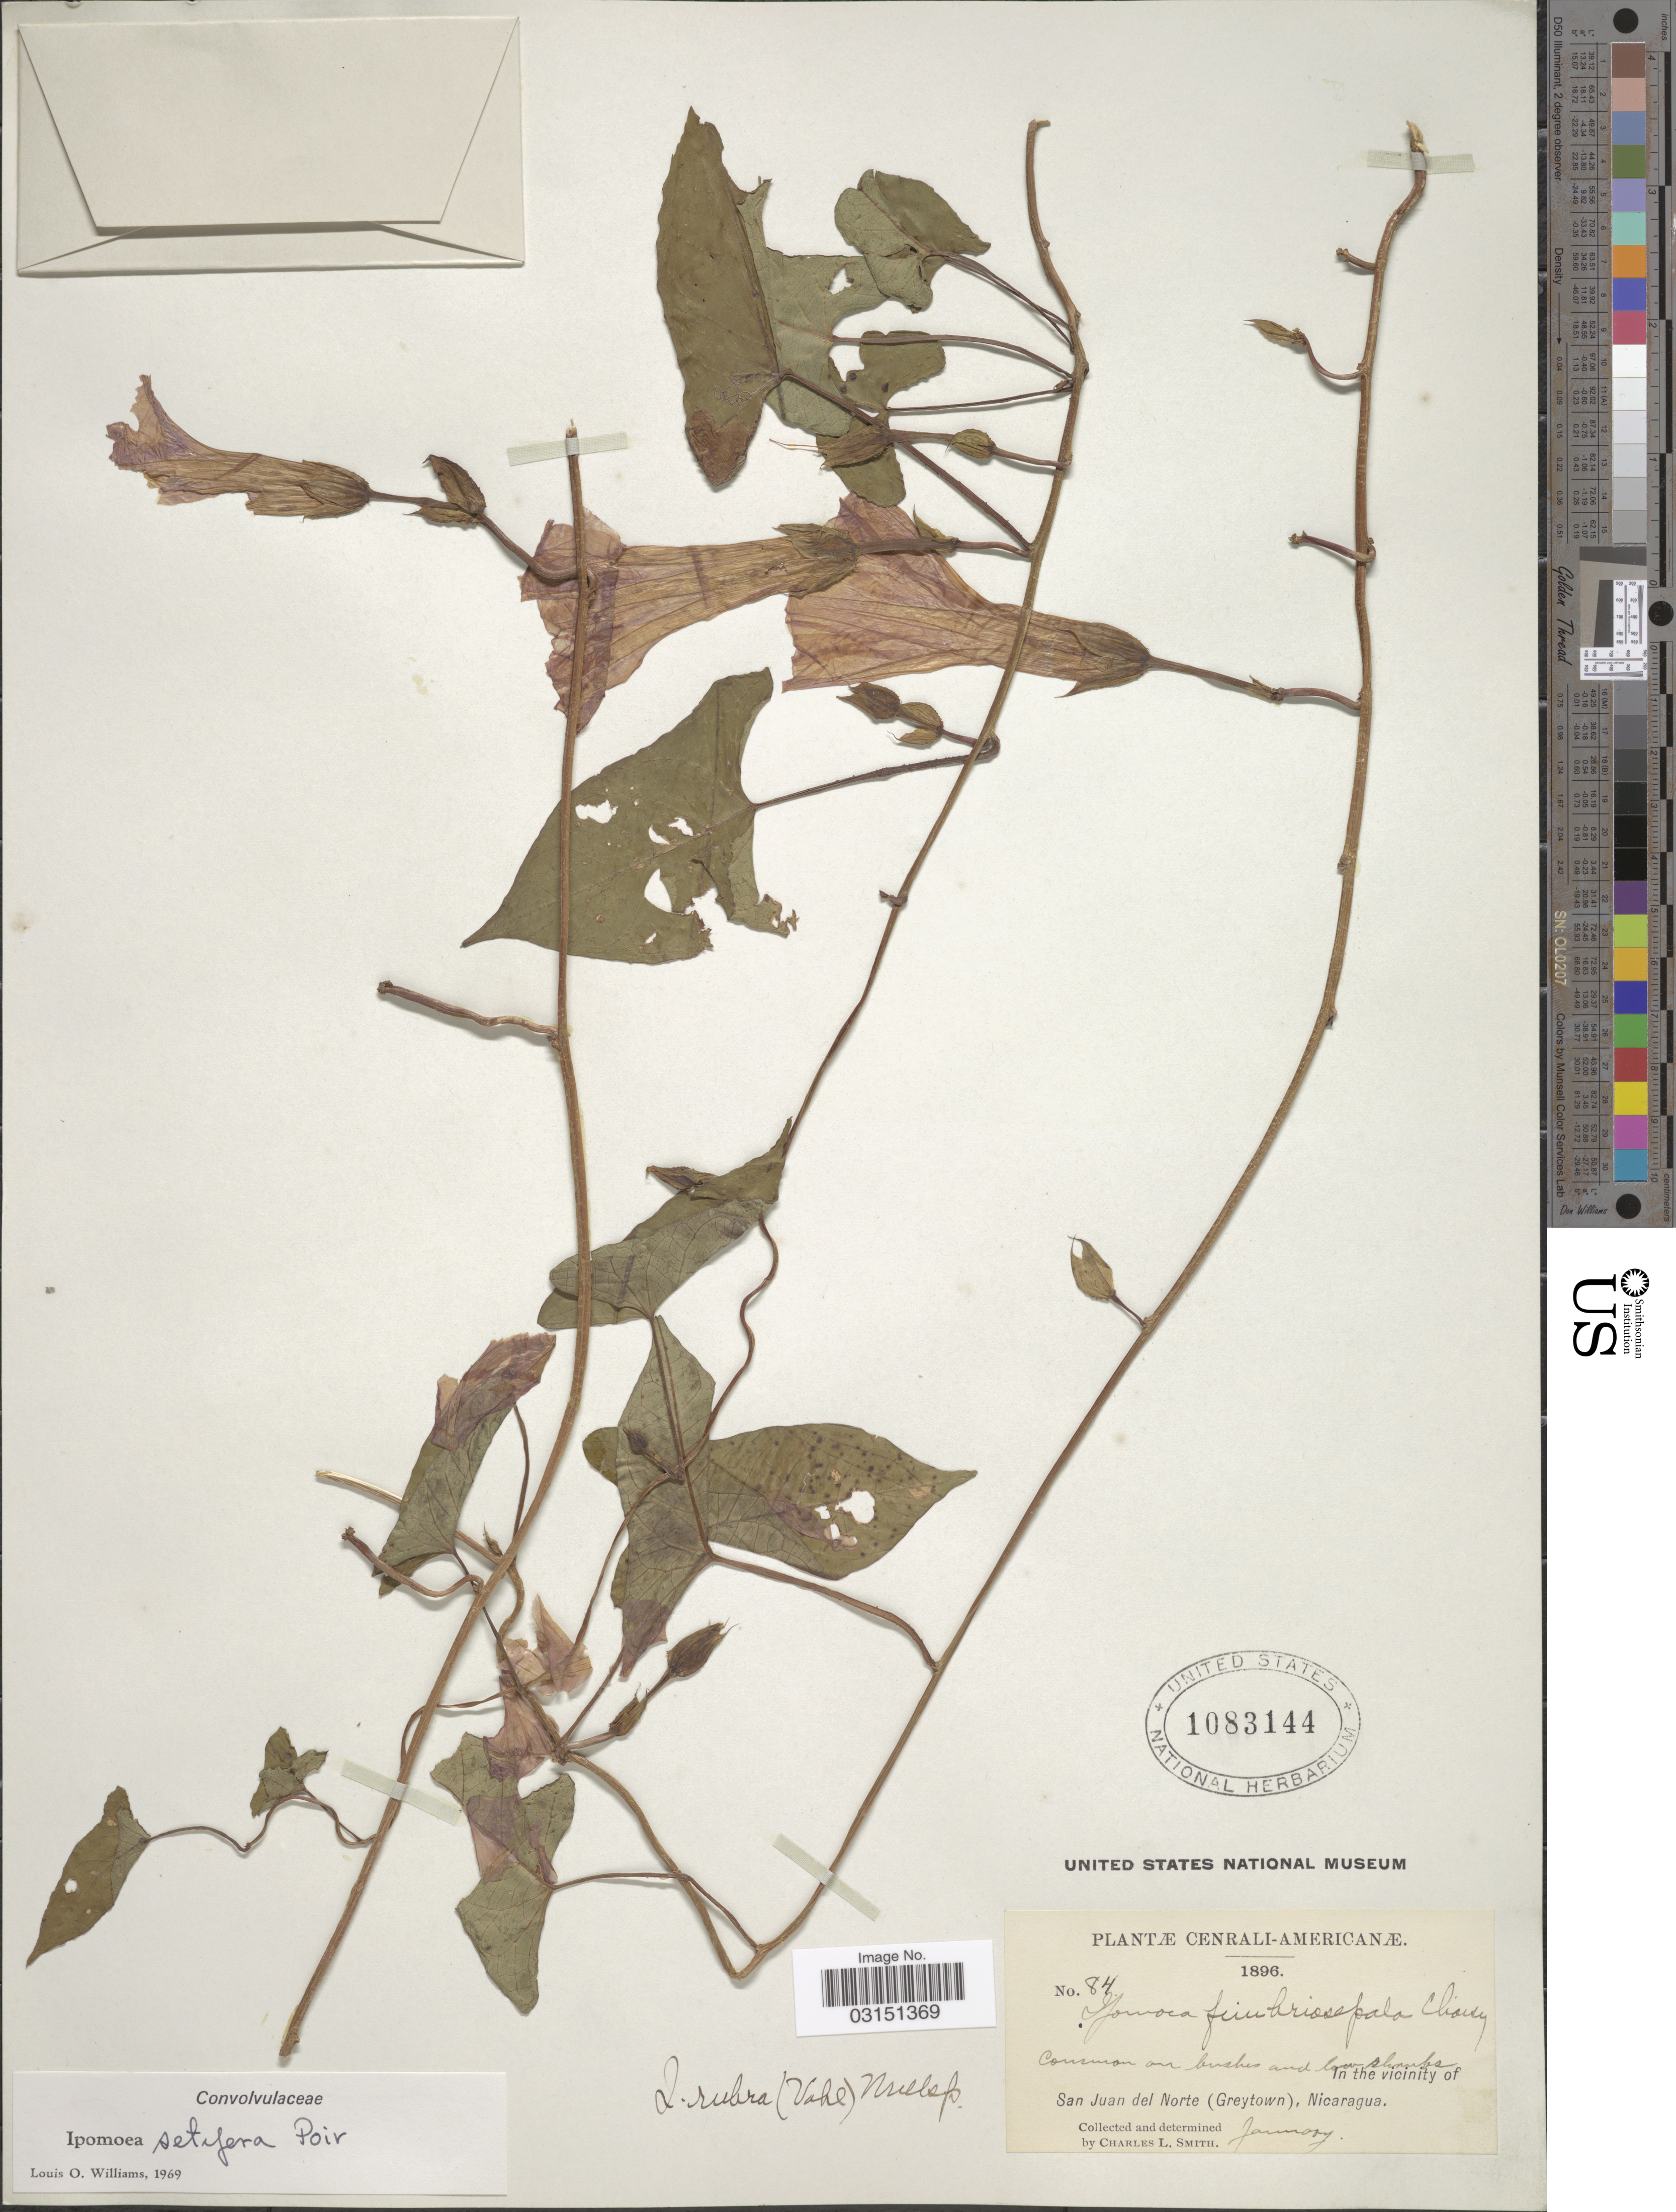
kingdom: Plantae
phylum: Tracheophyta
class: Magnoliopsida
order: Solanales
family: Convolvulaceae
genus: Ipomoea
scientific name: Ipomoea setifera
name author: Poir.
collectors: C. L. Smith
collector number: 84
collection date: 1896-01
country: Nicaragua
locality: In the vicinity of San Juan del Norte (Greytown).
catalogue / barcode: US 1083144